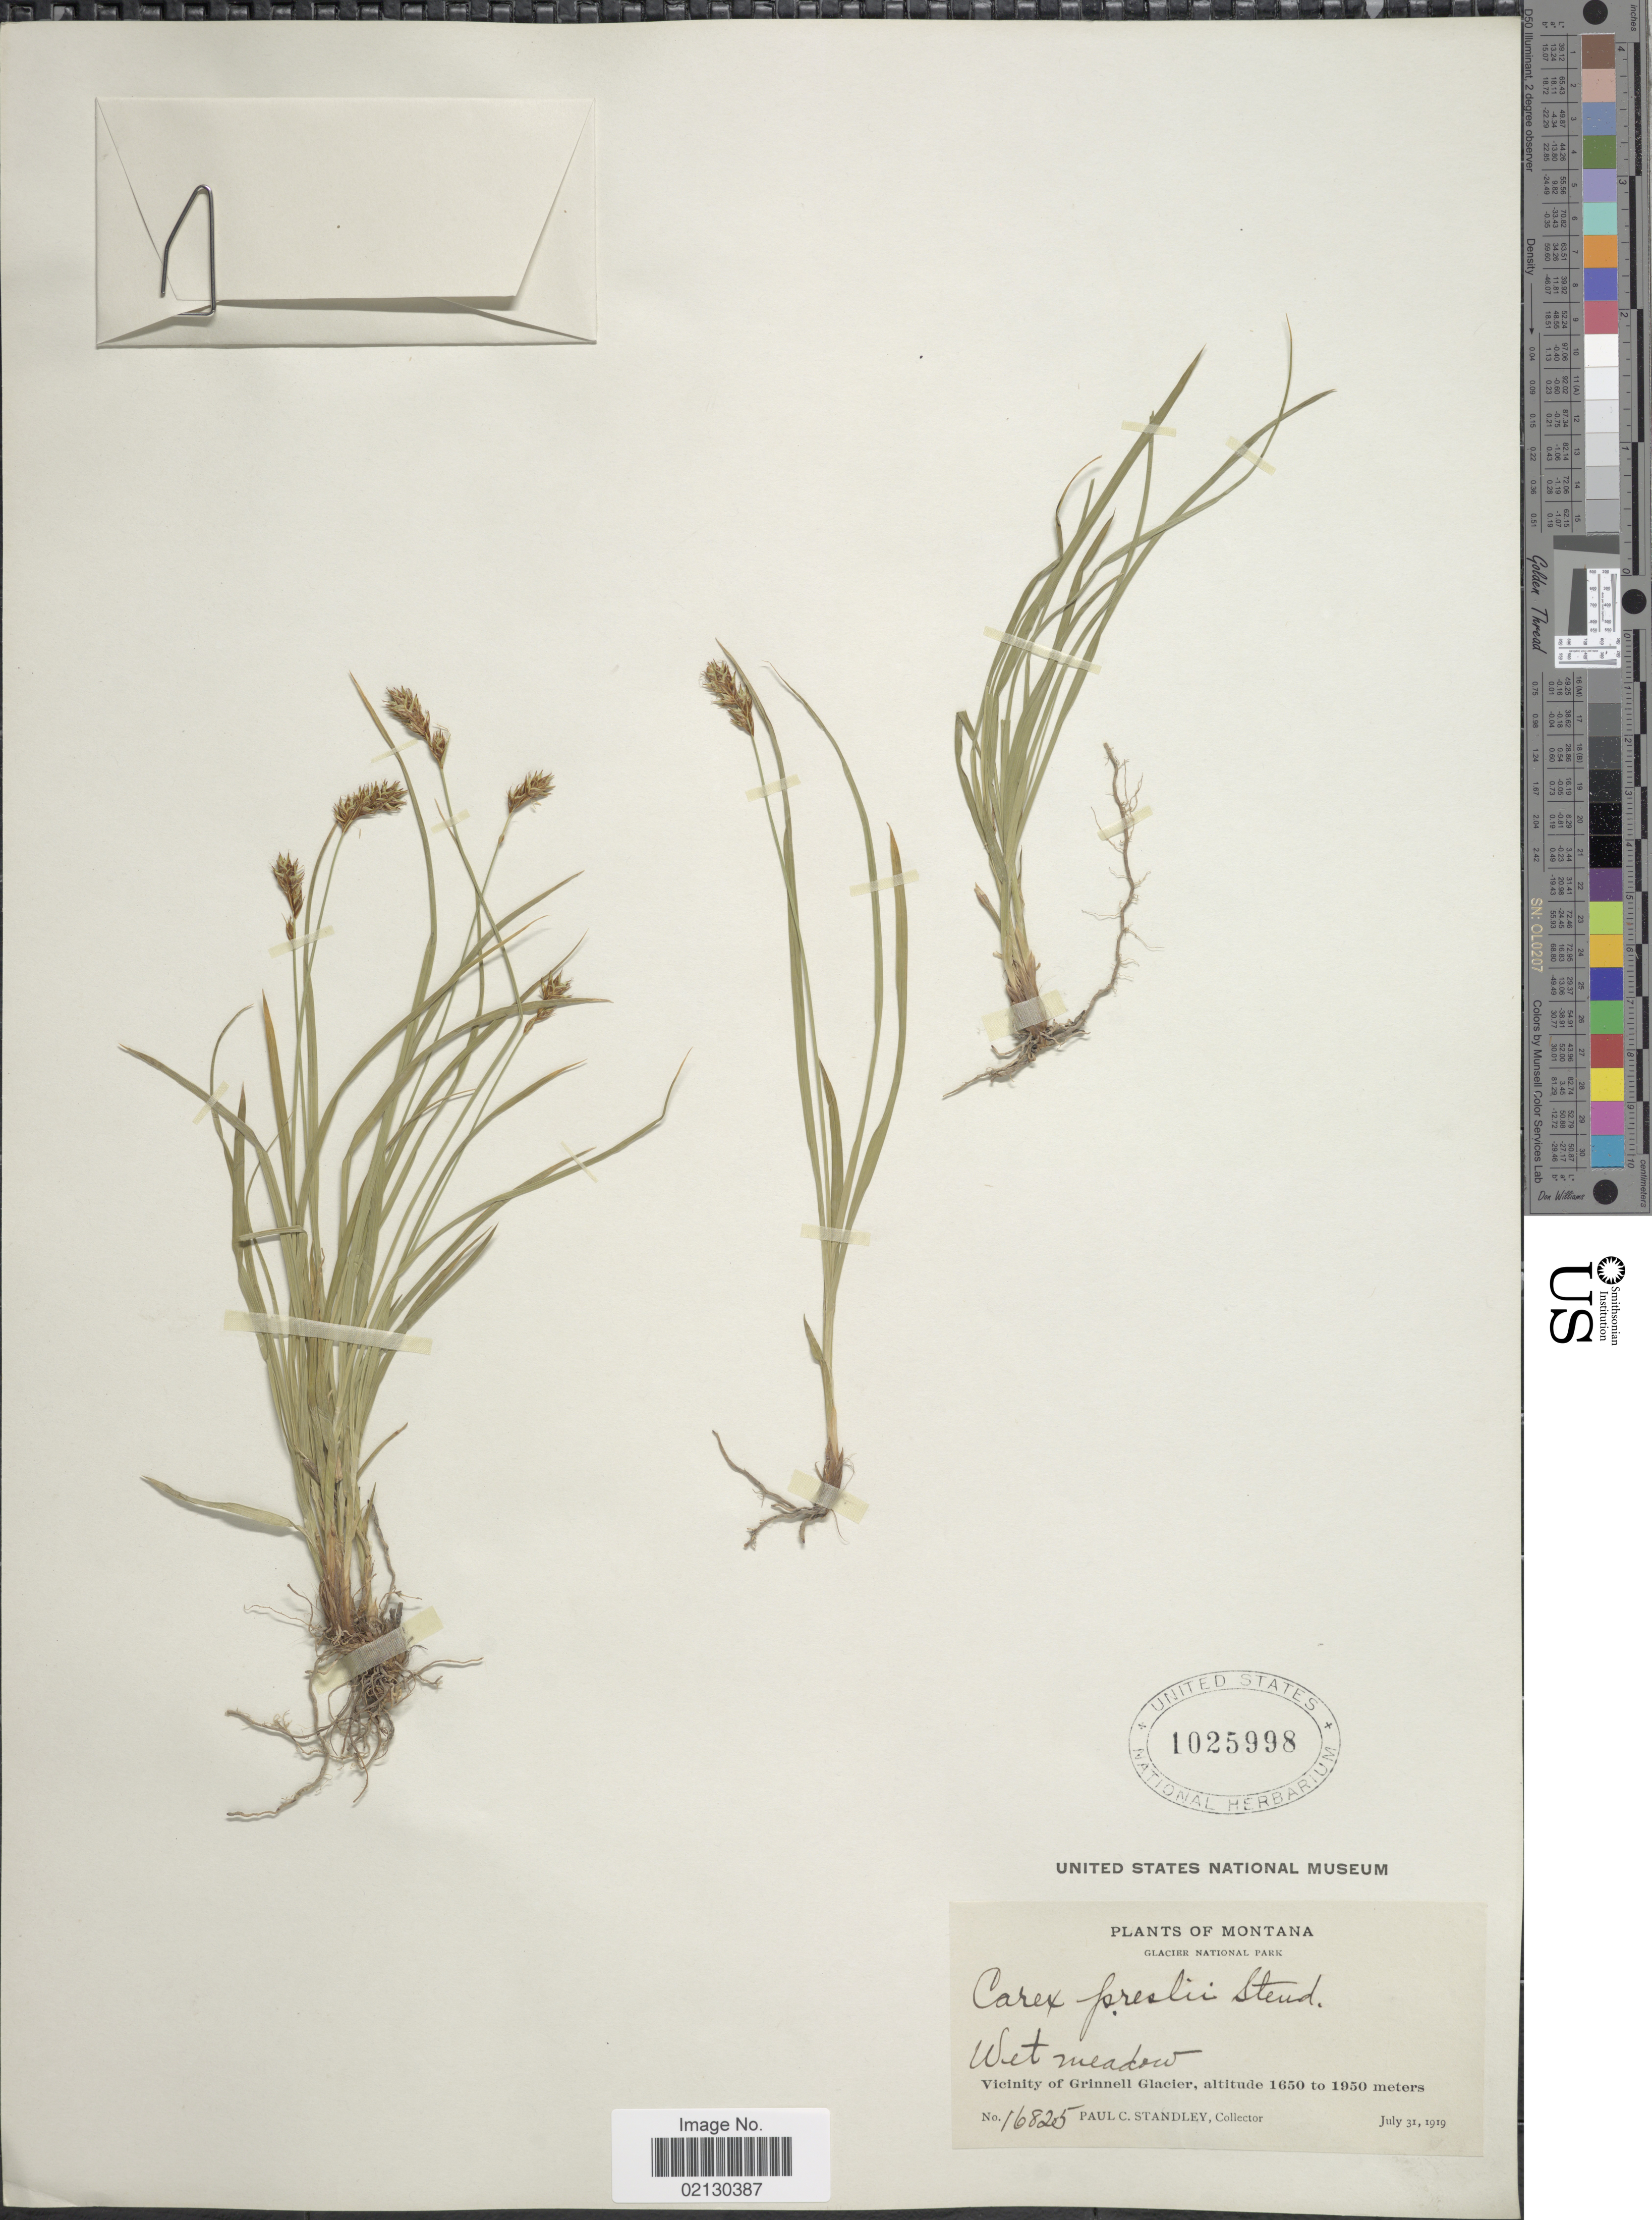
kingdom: Plantae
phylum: Tracheophyta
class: Liliopsida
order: Poales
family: Cyperaceae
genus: Carex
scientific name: Carex preslii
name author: Steud.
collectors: P. C. Standley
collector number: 16825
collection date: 1919-07-31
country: United States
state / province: Montana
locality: Glacier National Park. Vicinity of Grinnell Glacier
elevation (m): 1650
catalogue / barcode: US 1025998